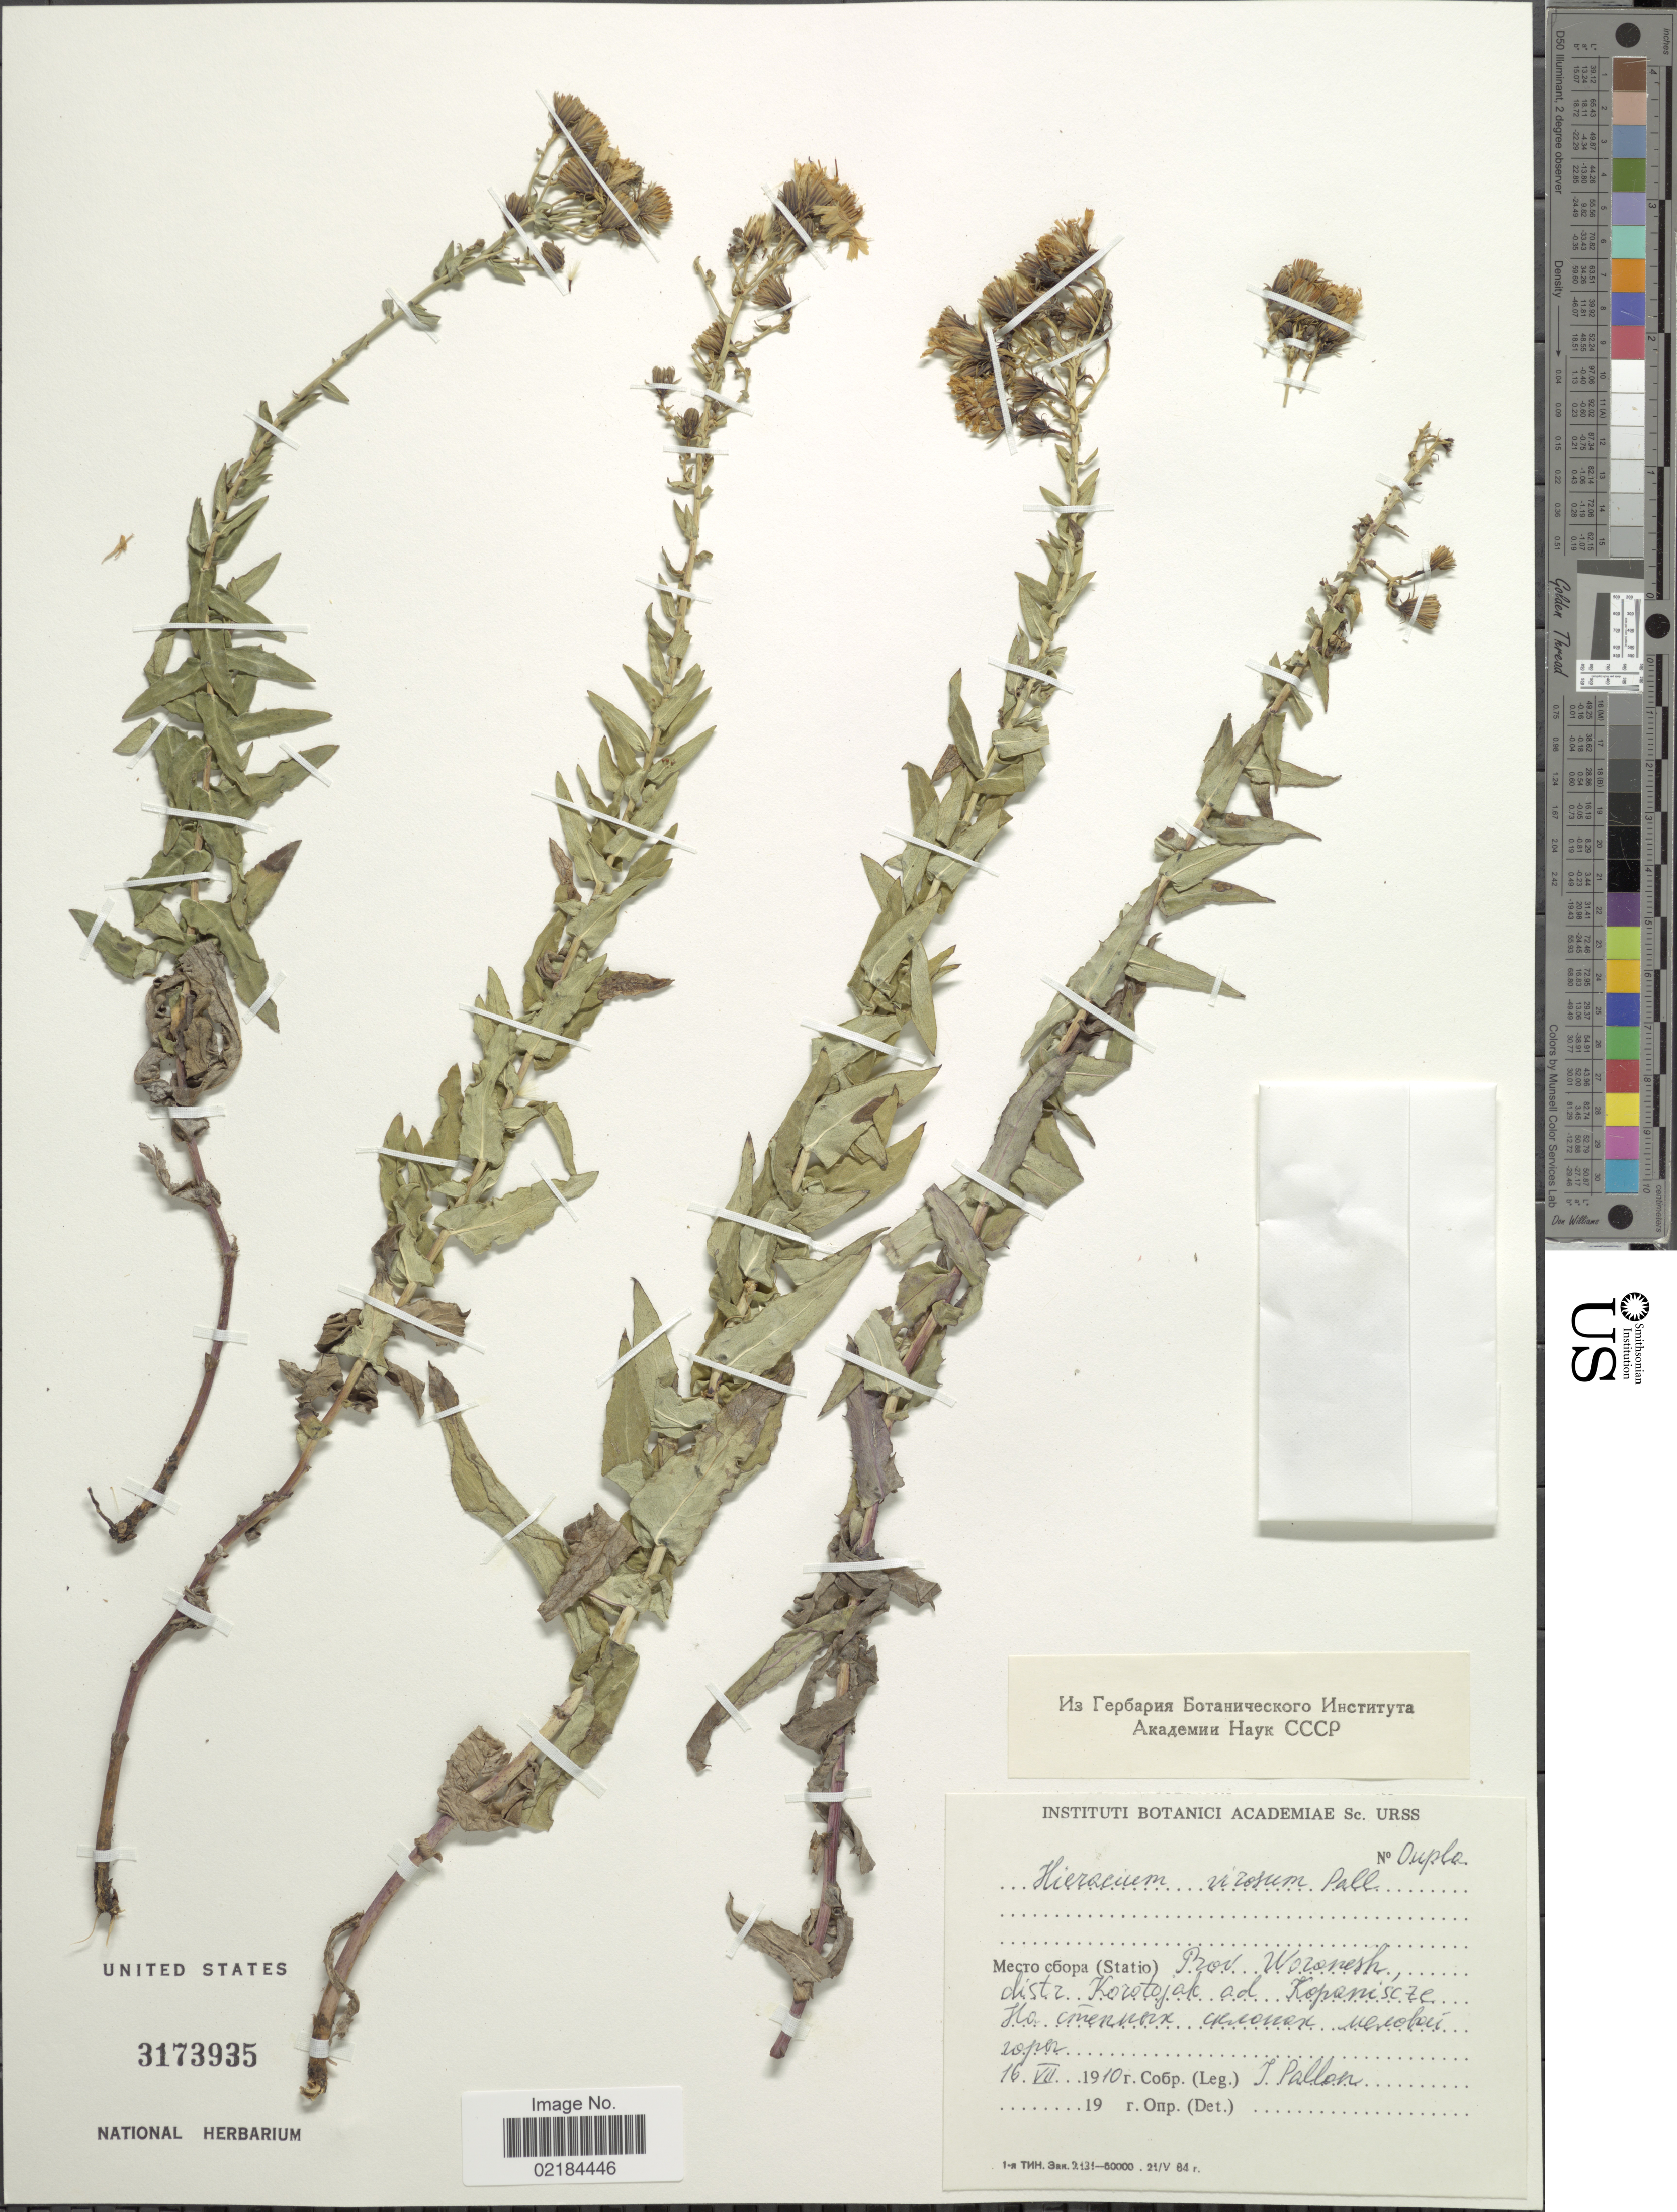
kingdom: Plantae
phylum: Tracheophyta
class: Magnoliopsida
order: Asterales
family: Asteraceae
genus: Hieracium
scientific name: Hieracium virosum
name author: Pall.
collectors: F. Pallon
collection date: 1910-07-16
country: Russian Federation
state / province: Voronezh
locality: Prov. Woronesh, distr. Korotojak ad Kopaniscze.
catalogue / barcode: US 3173935